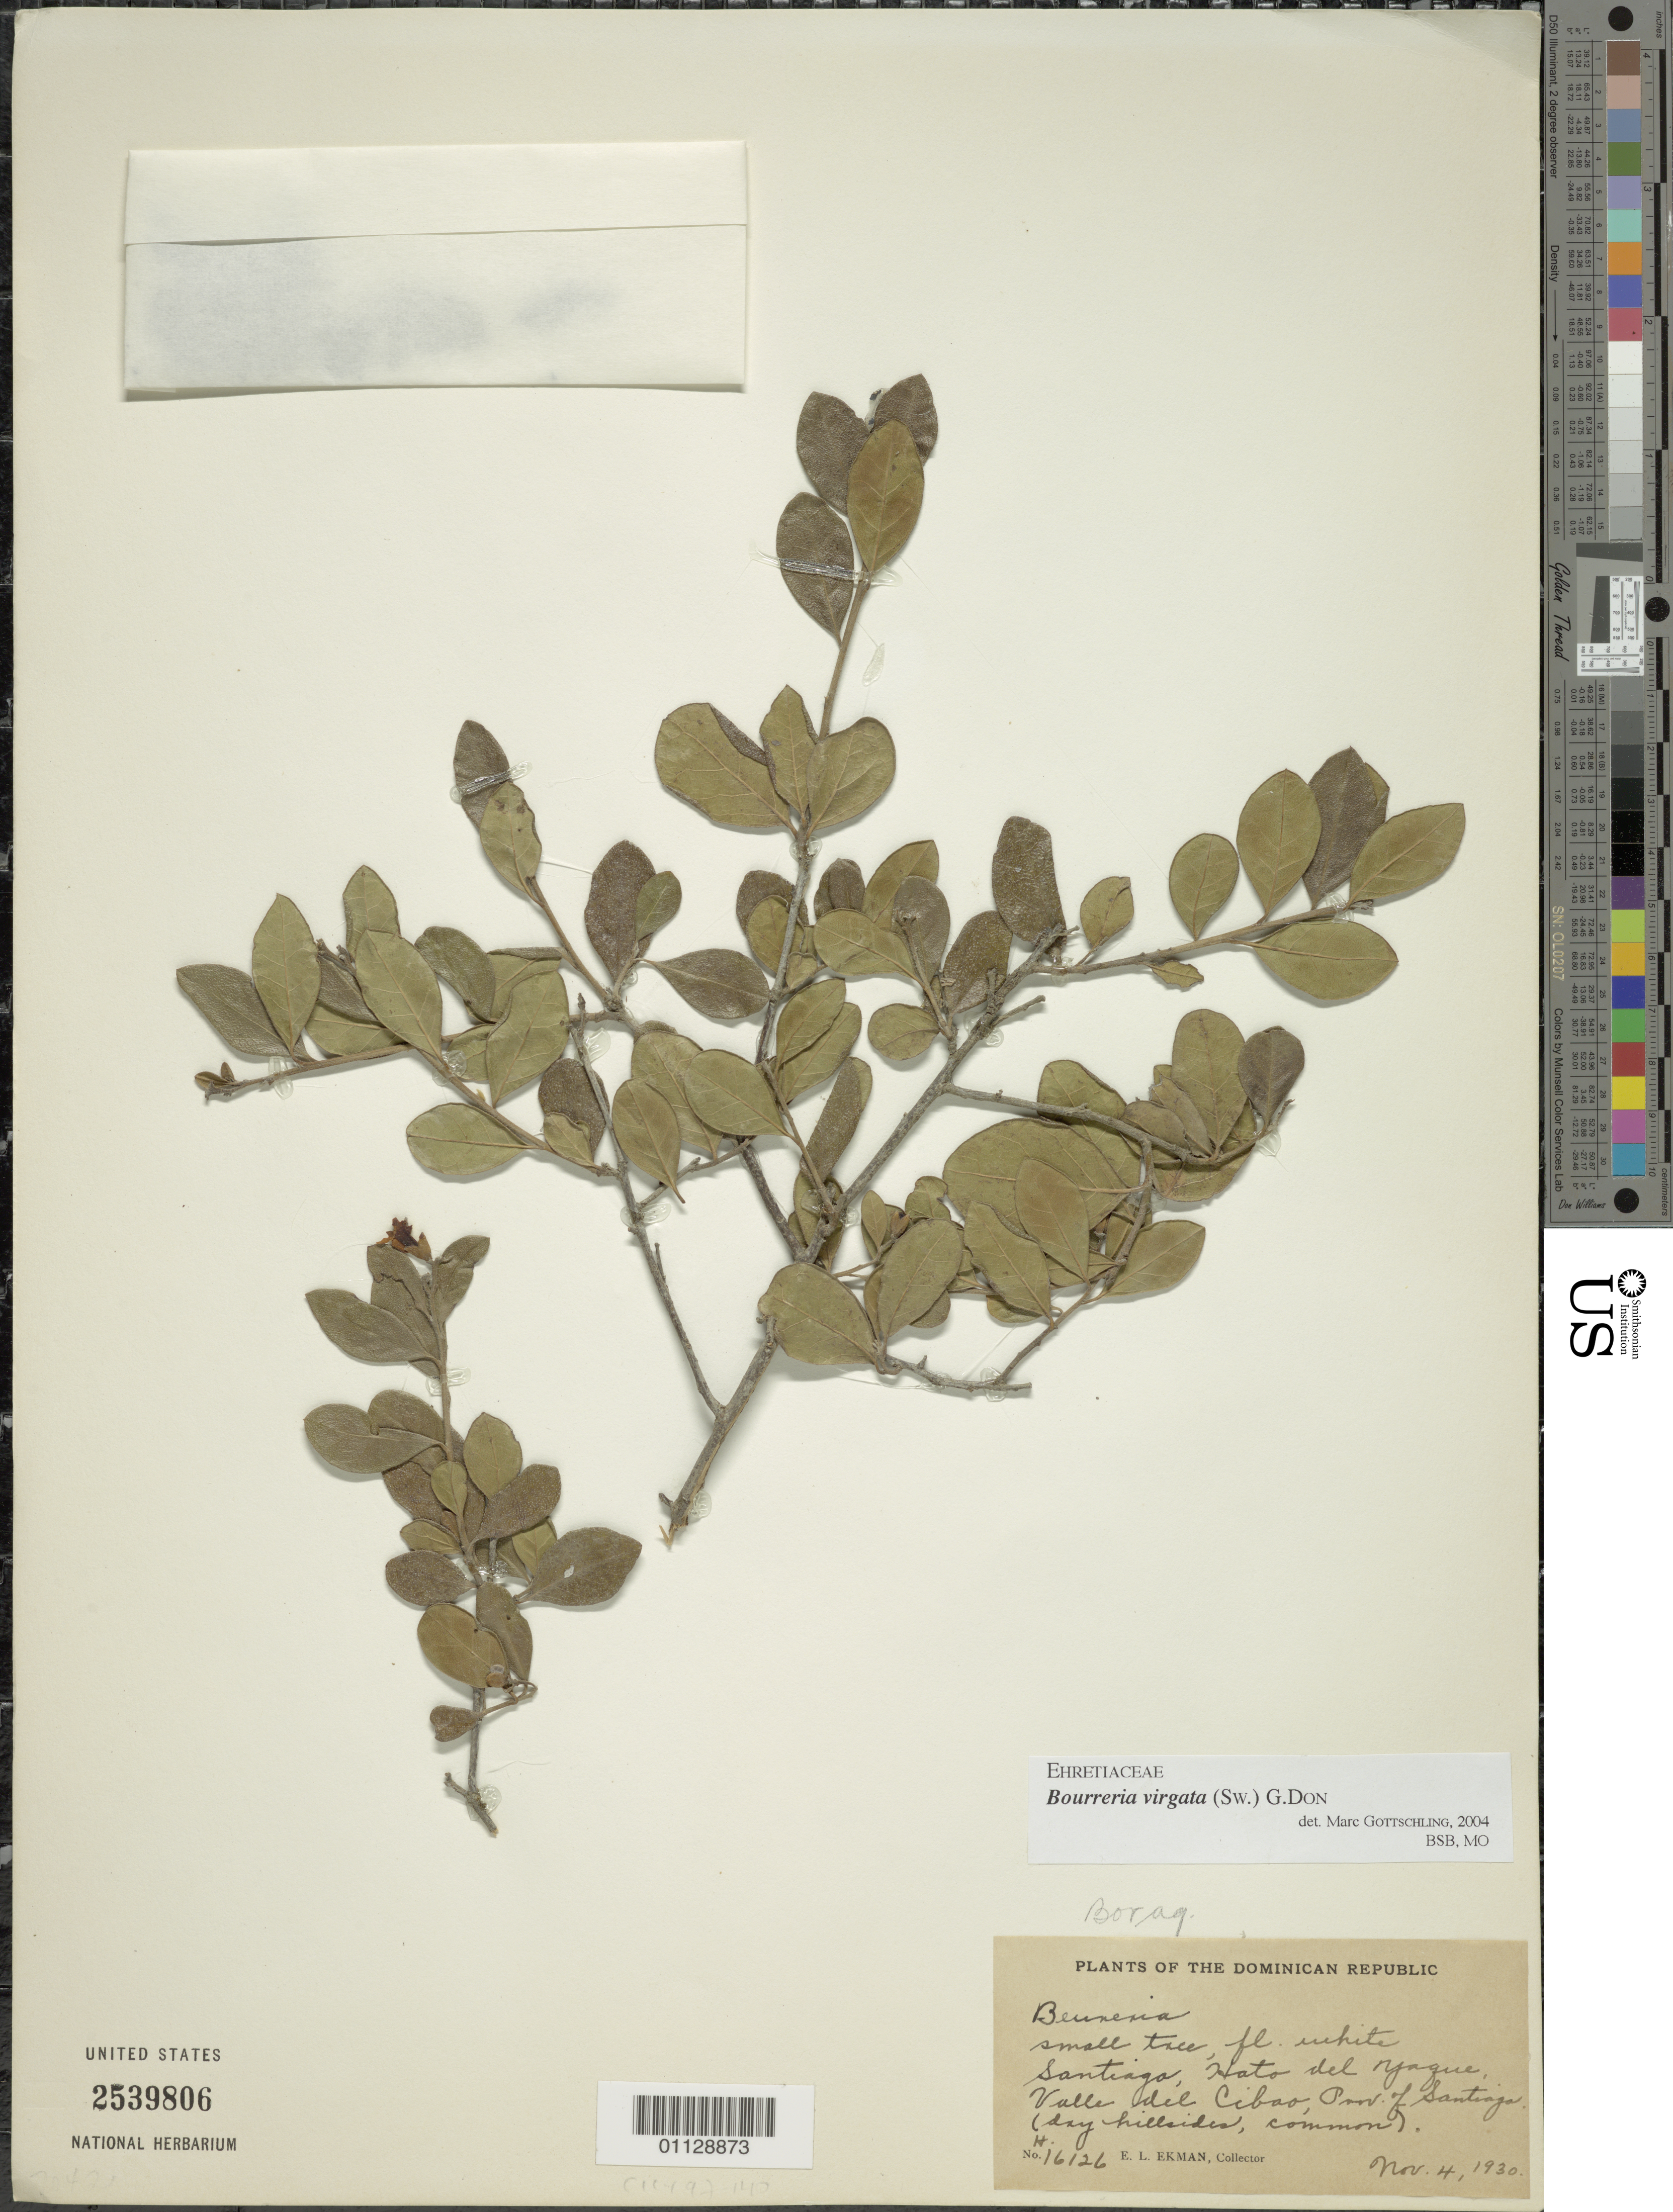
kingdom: Plantae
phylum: Tracheophyta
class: Magnoliopsida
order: Boraginales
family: Ehretiaceae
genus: Bourreria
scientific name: Bourreria virgata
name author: (Sw.) G. Don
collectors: E. L. Ekman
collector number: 16126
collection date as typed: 04 Nov 1930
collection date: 1930-11-04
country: Dominican Republic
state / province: Santiago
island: Hispaniola I.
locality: Day hillside, common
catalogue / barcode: US 2539806